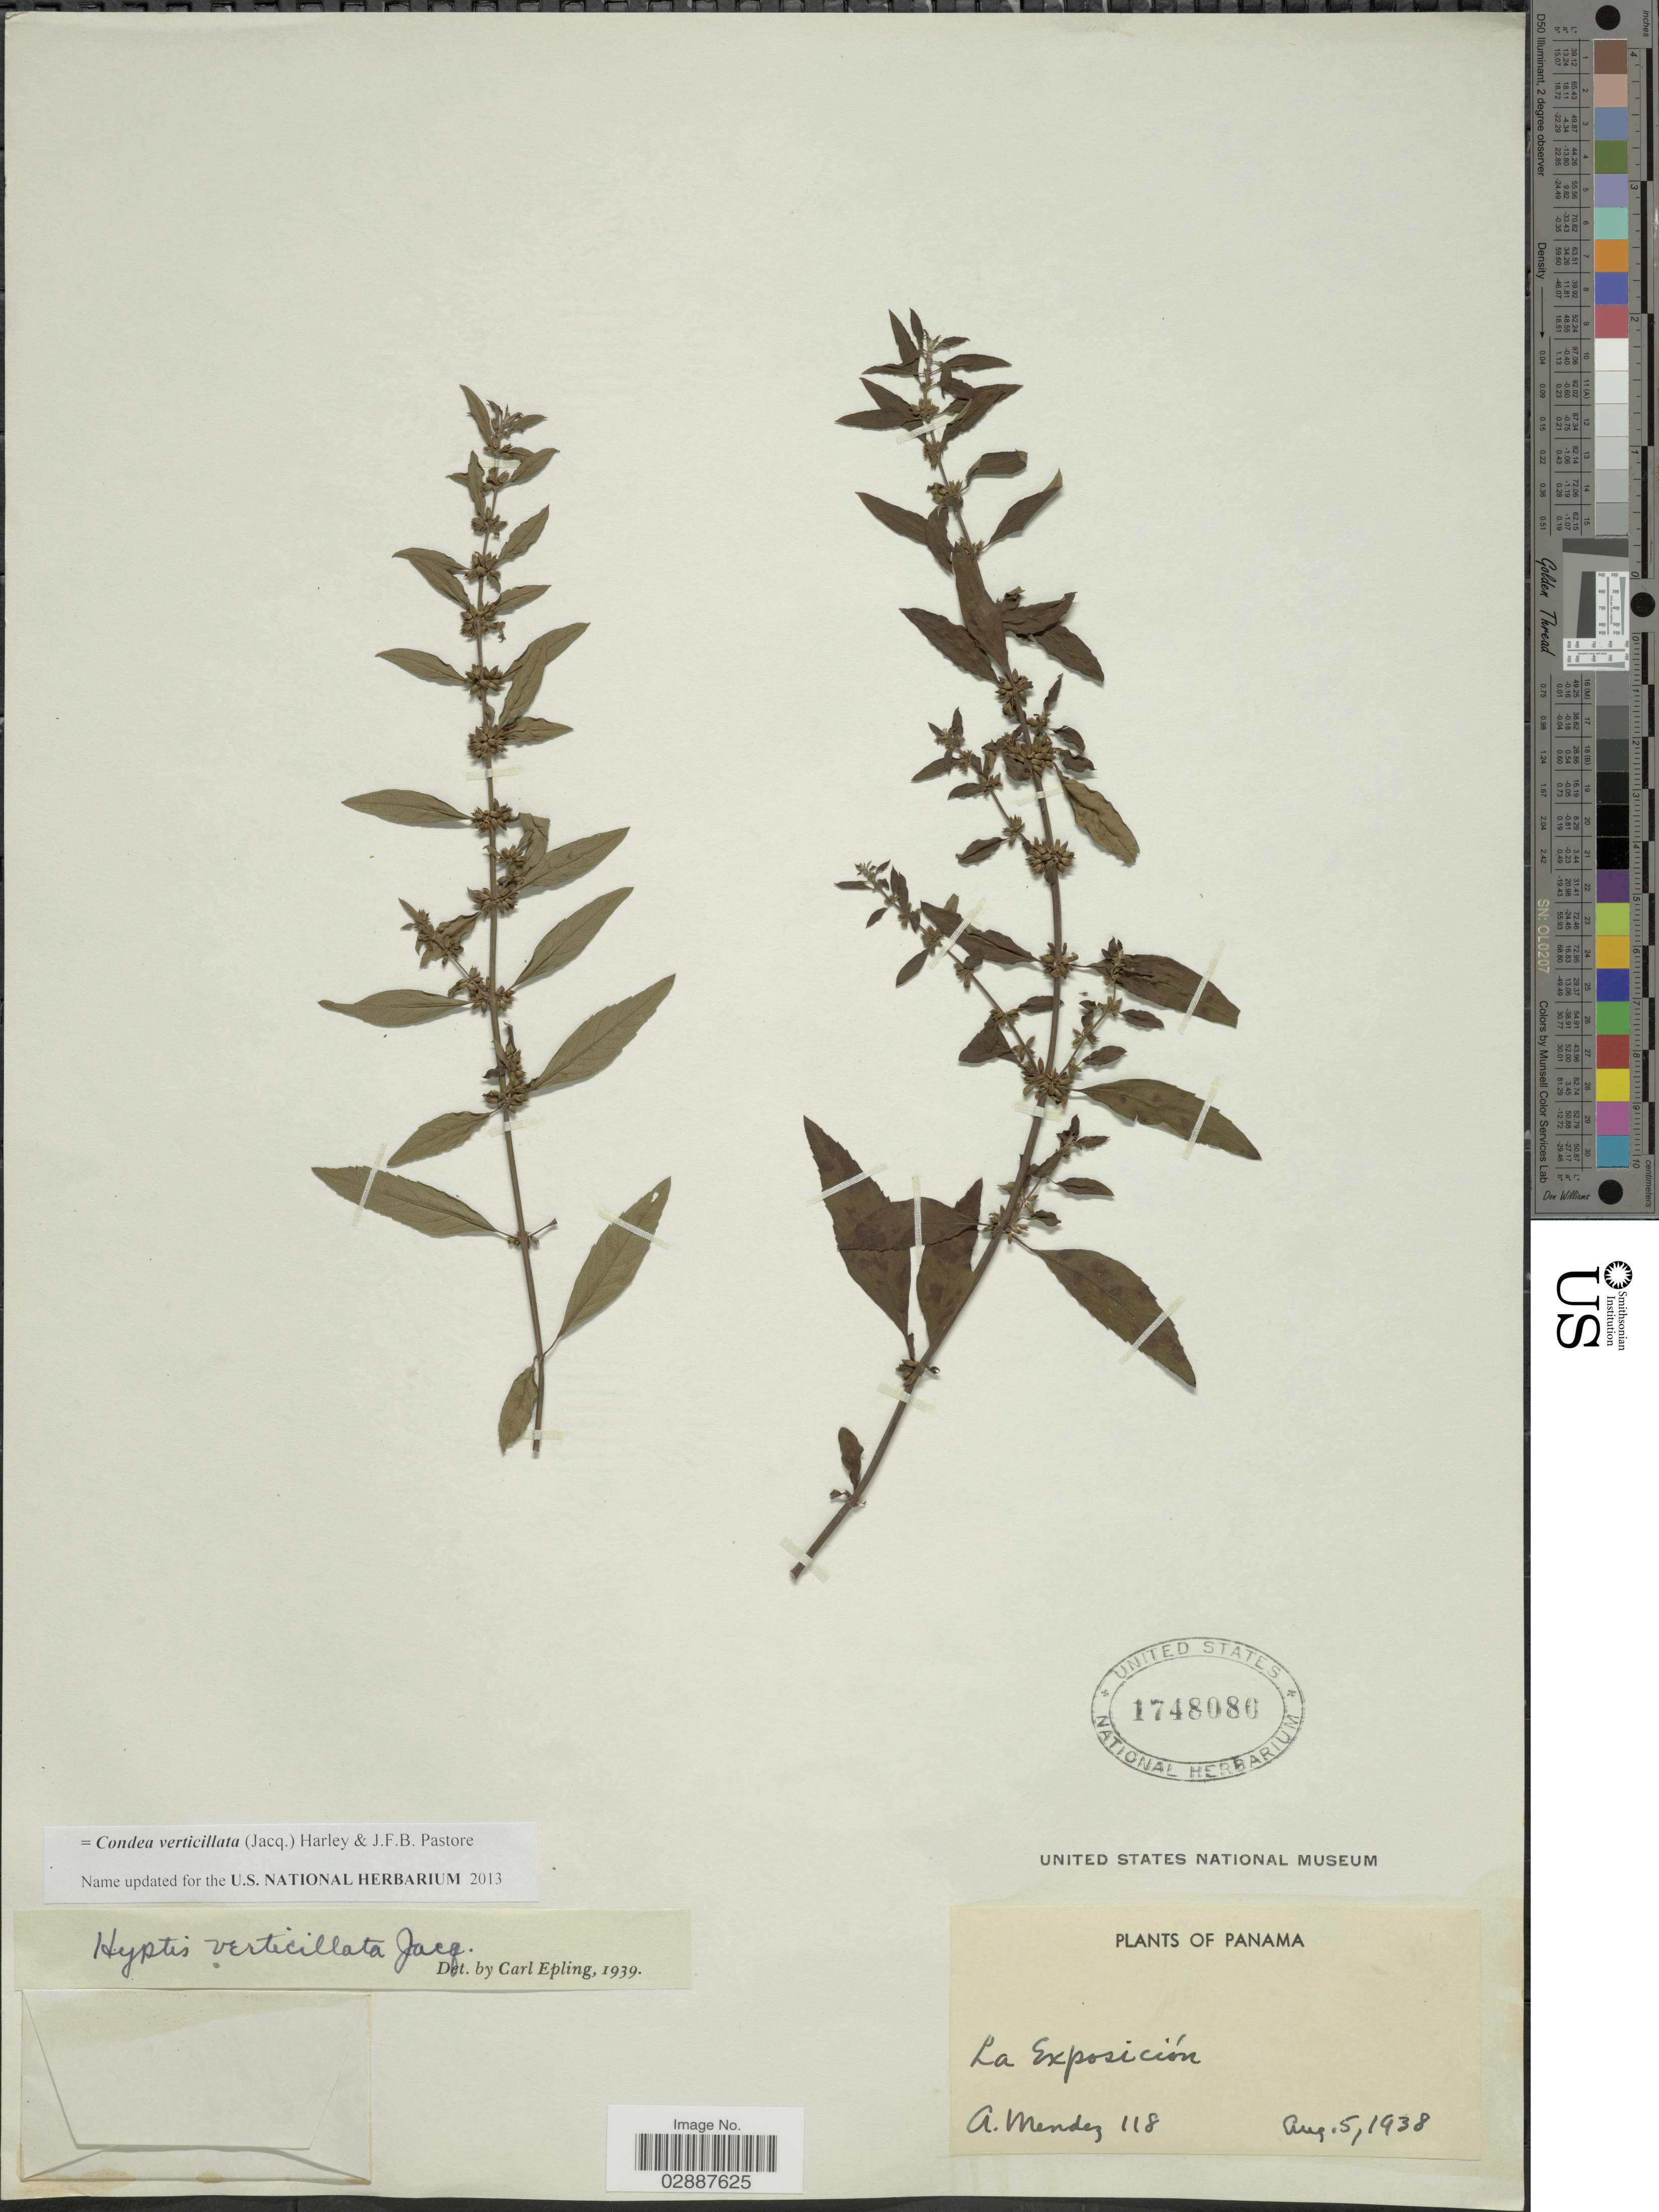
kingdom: Plantae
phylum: Tracheophyta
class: Magnoliopsida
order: Lamiales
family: Lamiaceae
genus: Condea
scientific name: Condea verticillata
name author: (Jacq.) Harley & J.F.B. Pastore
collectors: A. Mendez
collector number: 118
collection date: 1938-08-05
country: Panama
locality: La Exposición.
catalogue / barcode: US 1748080